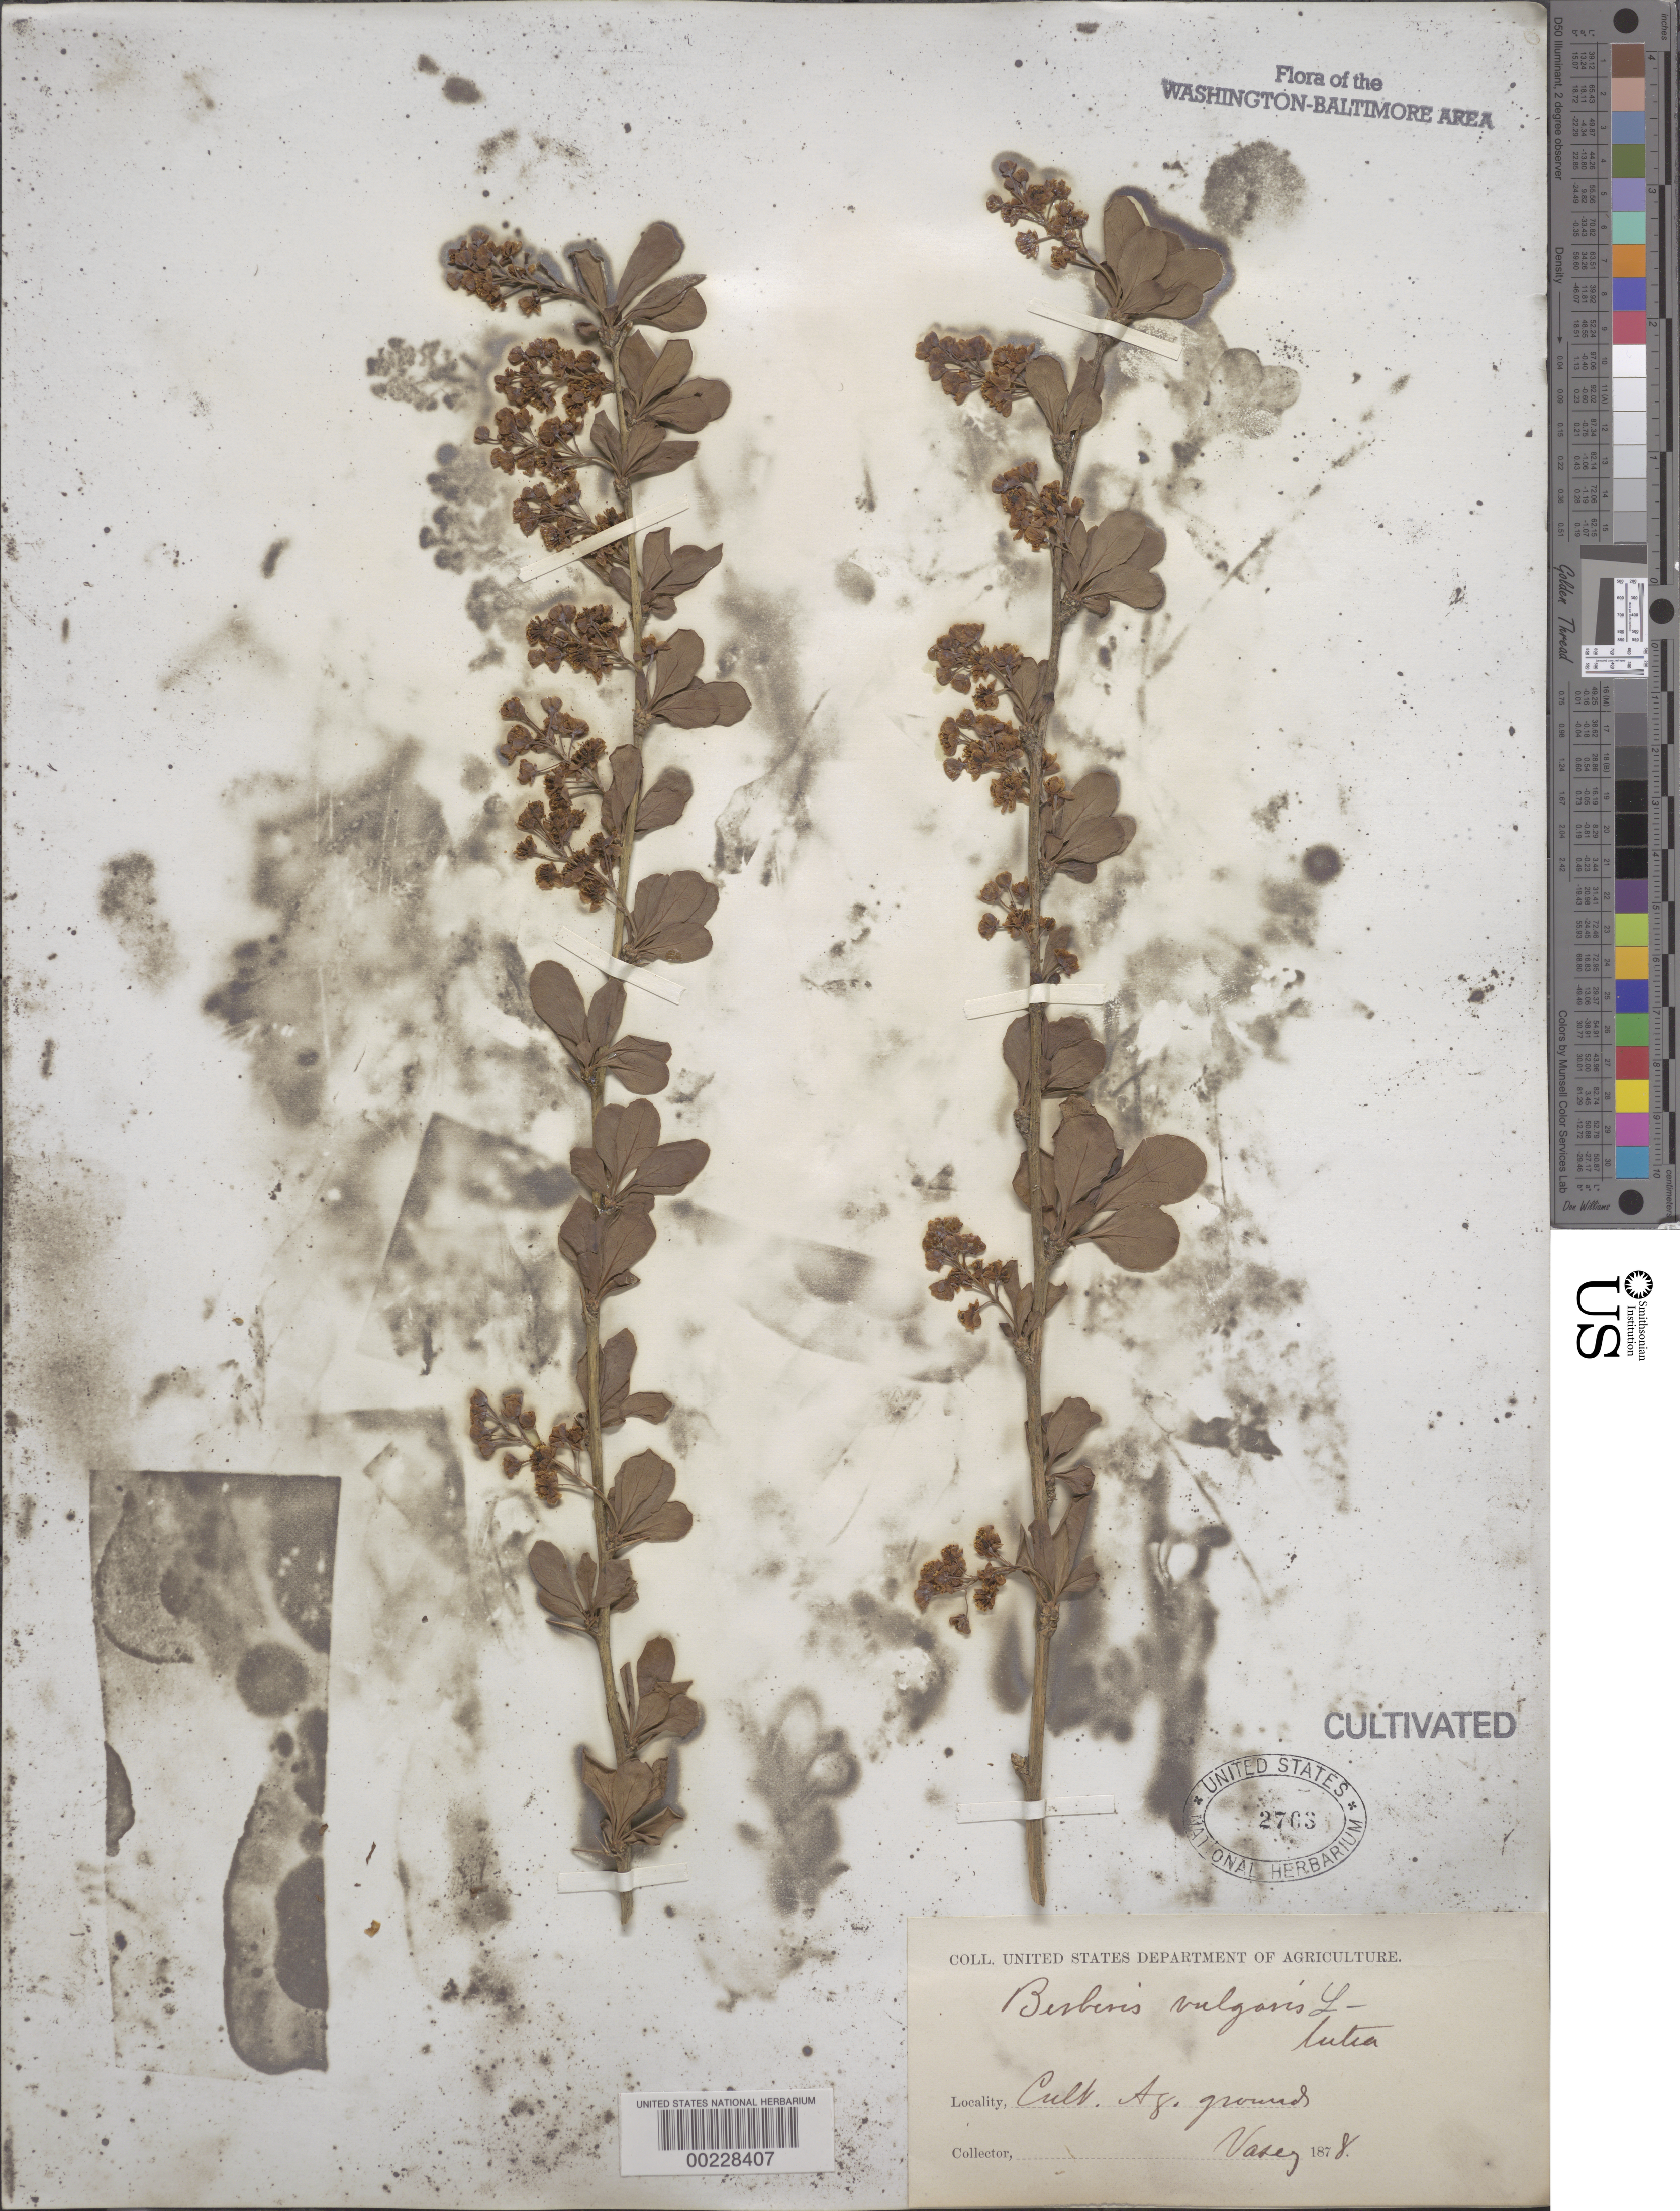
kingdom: Plantae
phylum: Tracheophyta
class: Magnoliopsida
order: Ranunculales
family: Berberidaceae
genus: Berberis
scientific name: Berberis vulgaris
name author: L.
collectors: G. R. Vasey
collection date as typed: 1878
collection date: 1878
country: United States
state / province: District of Columbia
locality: Agricultural grounds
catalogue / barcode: US 2763